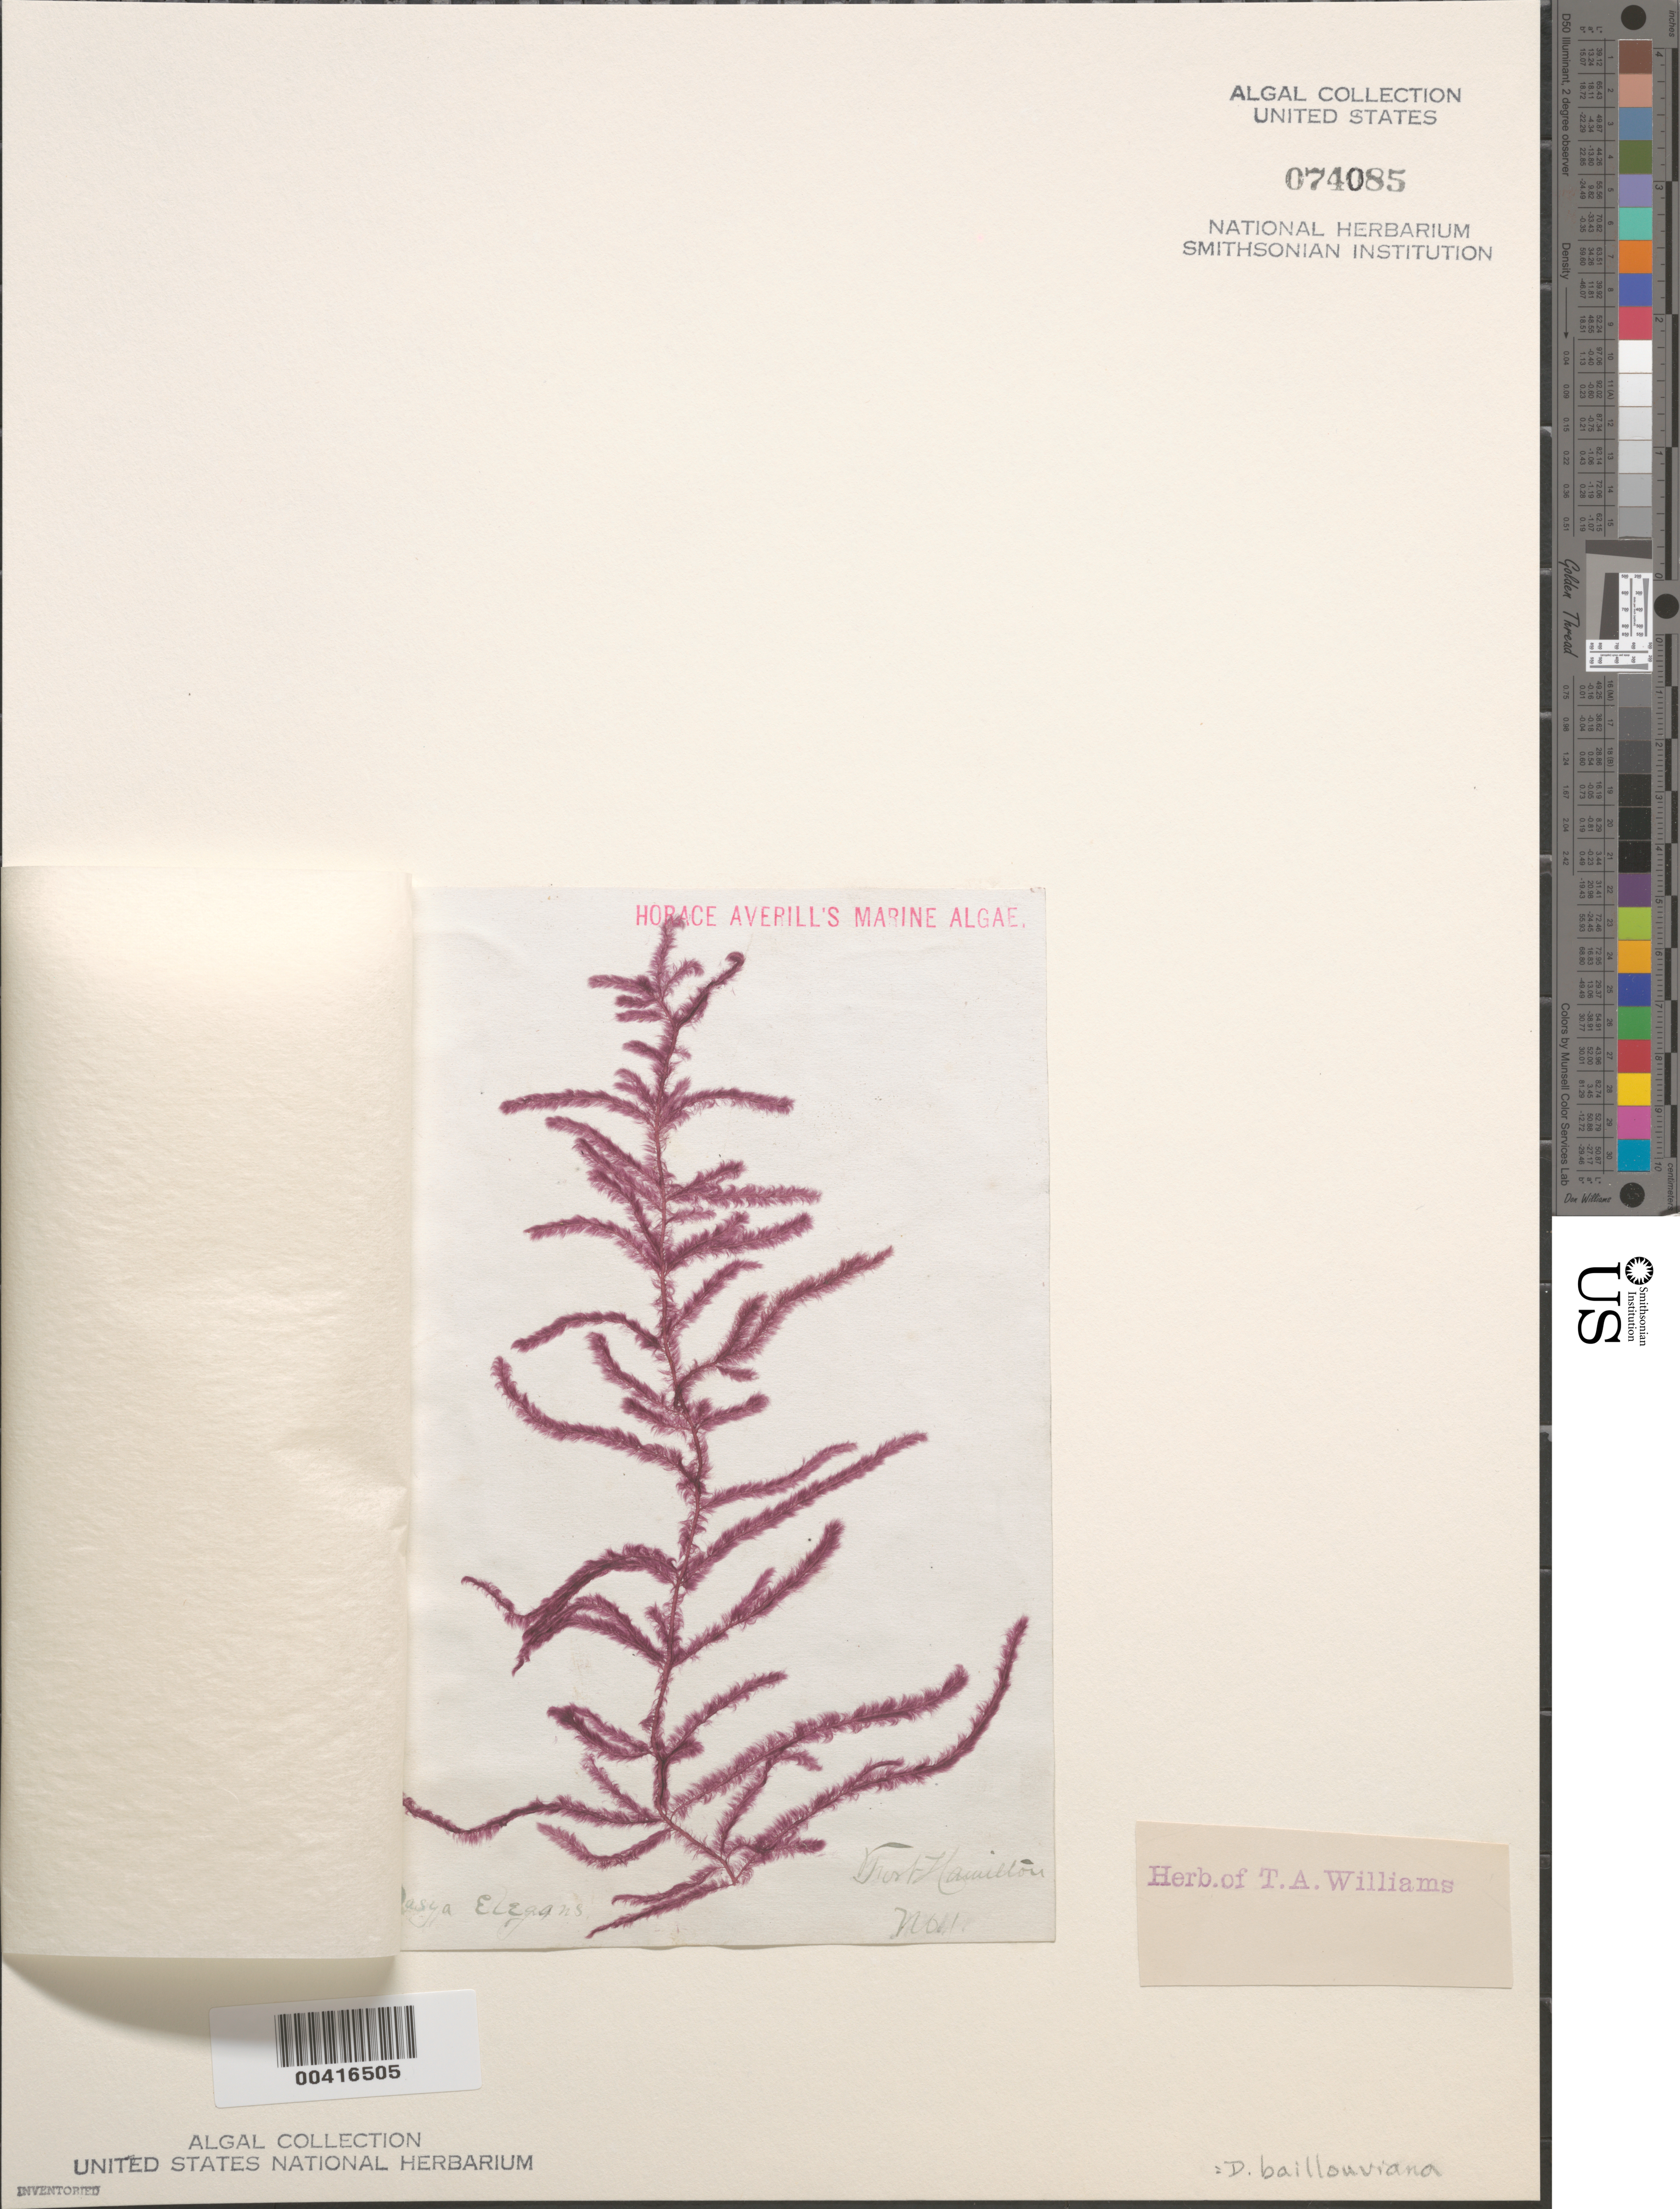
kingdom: Plantae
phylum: Rhodophyta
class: Florideophyceae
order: Ceramiales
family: Dasyaceae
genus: Dasya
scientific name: Dasya pedicellata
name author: (C. Agardh) C. Agardh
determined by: Algae name updating Project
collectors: T. A. Williams (herbarium)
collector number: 1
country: United States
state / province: New York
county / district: Kings County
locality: Fort Hamilton, Brooklyn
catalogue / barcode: US 74085